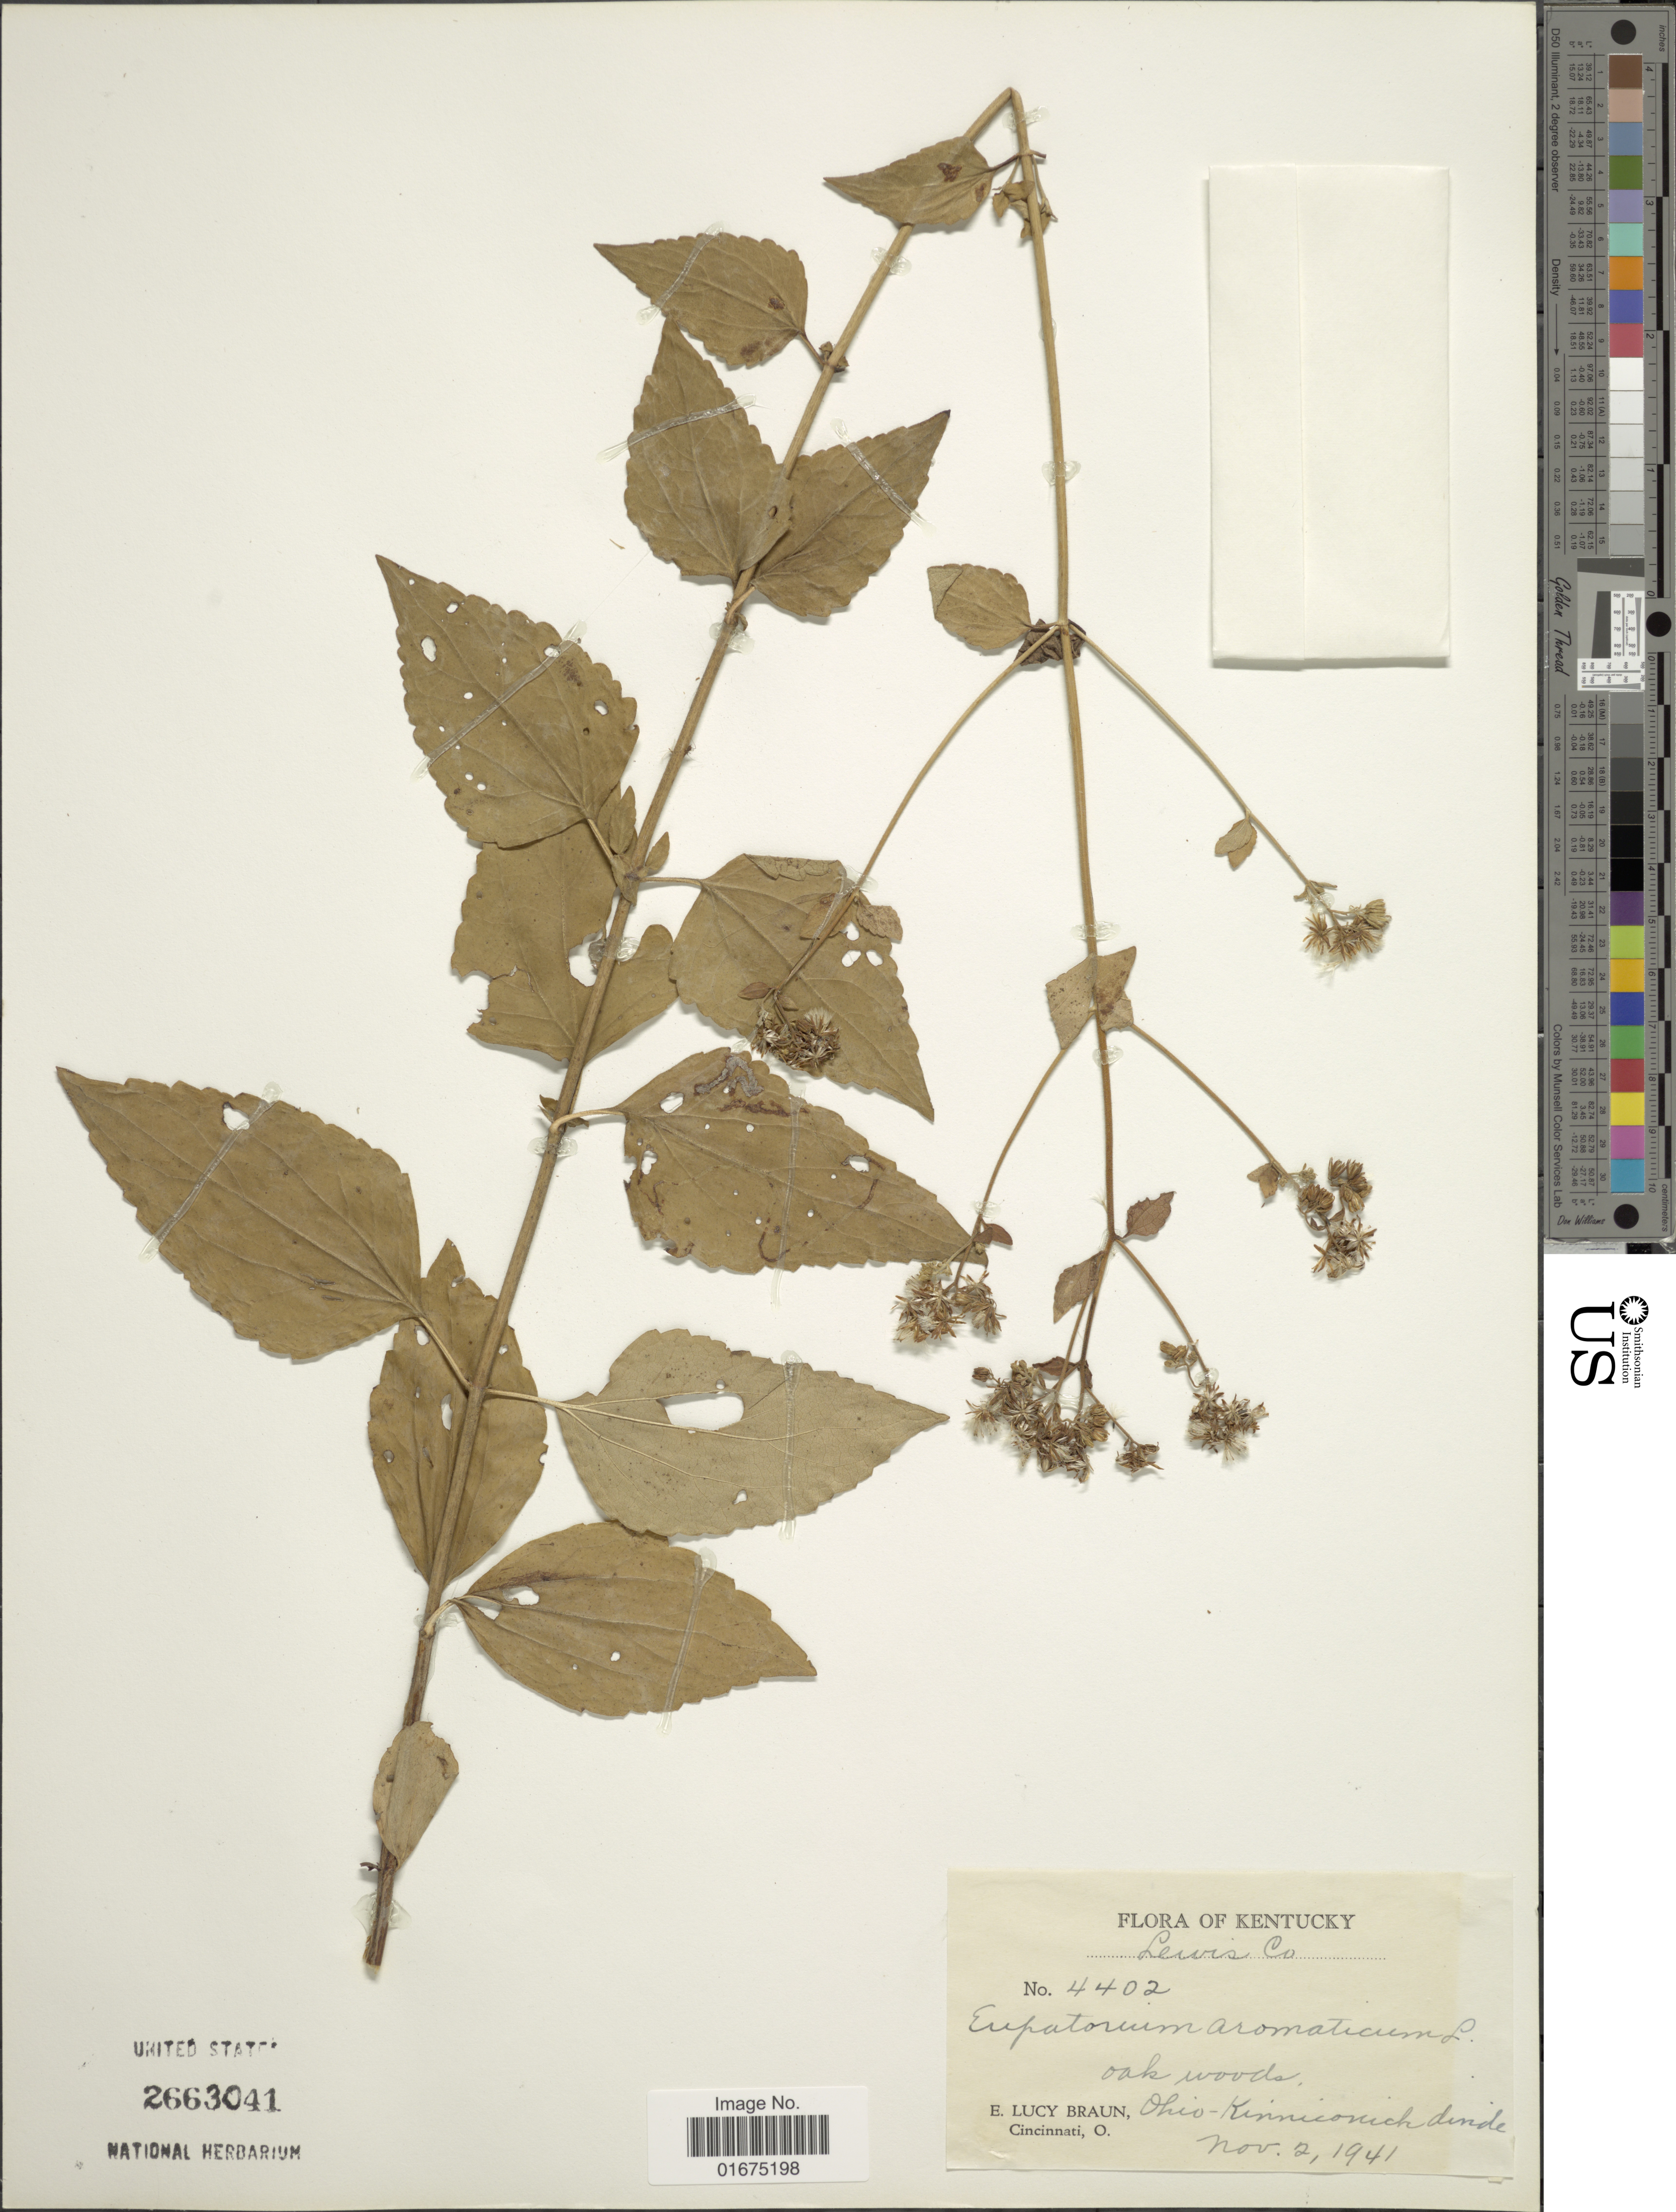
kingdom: Plantae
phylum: Tracheophyta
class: Magnoliopsida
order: Asterales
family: Asteraceae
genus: Ageratina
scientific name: Ageratina aromatica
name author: (L.) Spach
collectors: E. L. Braun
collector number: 4402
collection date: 1941-11-02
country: United States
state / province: Ohio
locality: Kentucky, Lewis Co. - Kinniconick dinde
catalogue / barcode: US 2663041